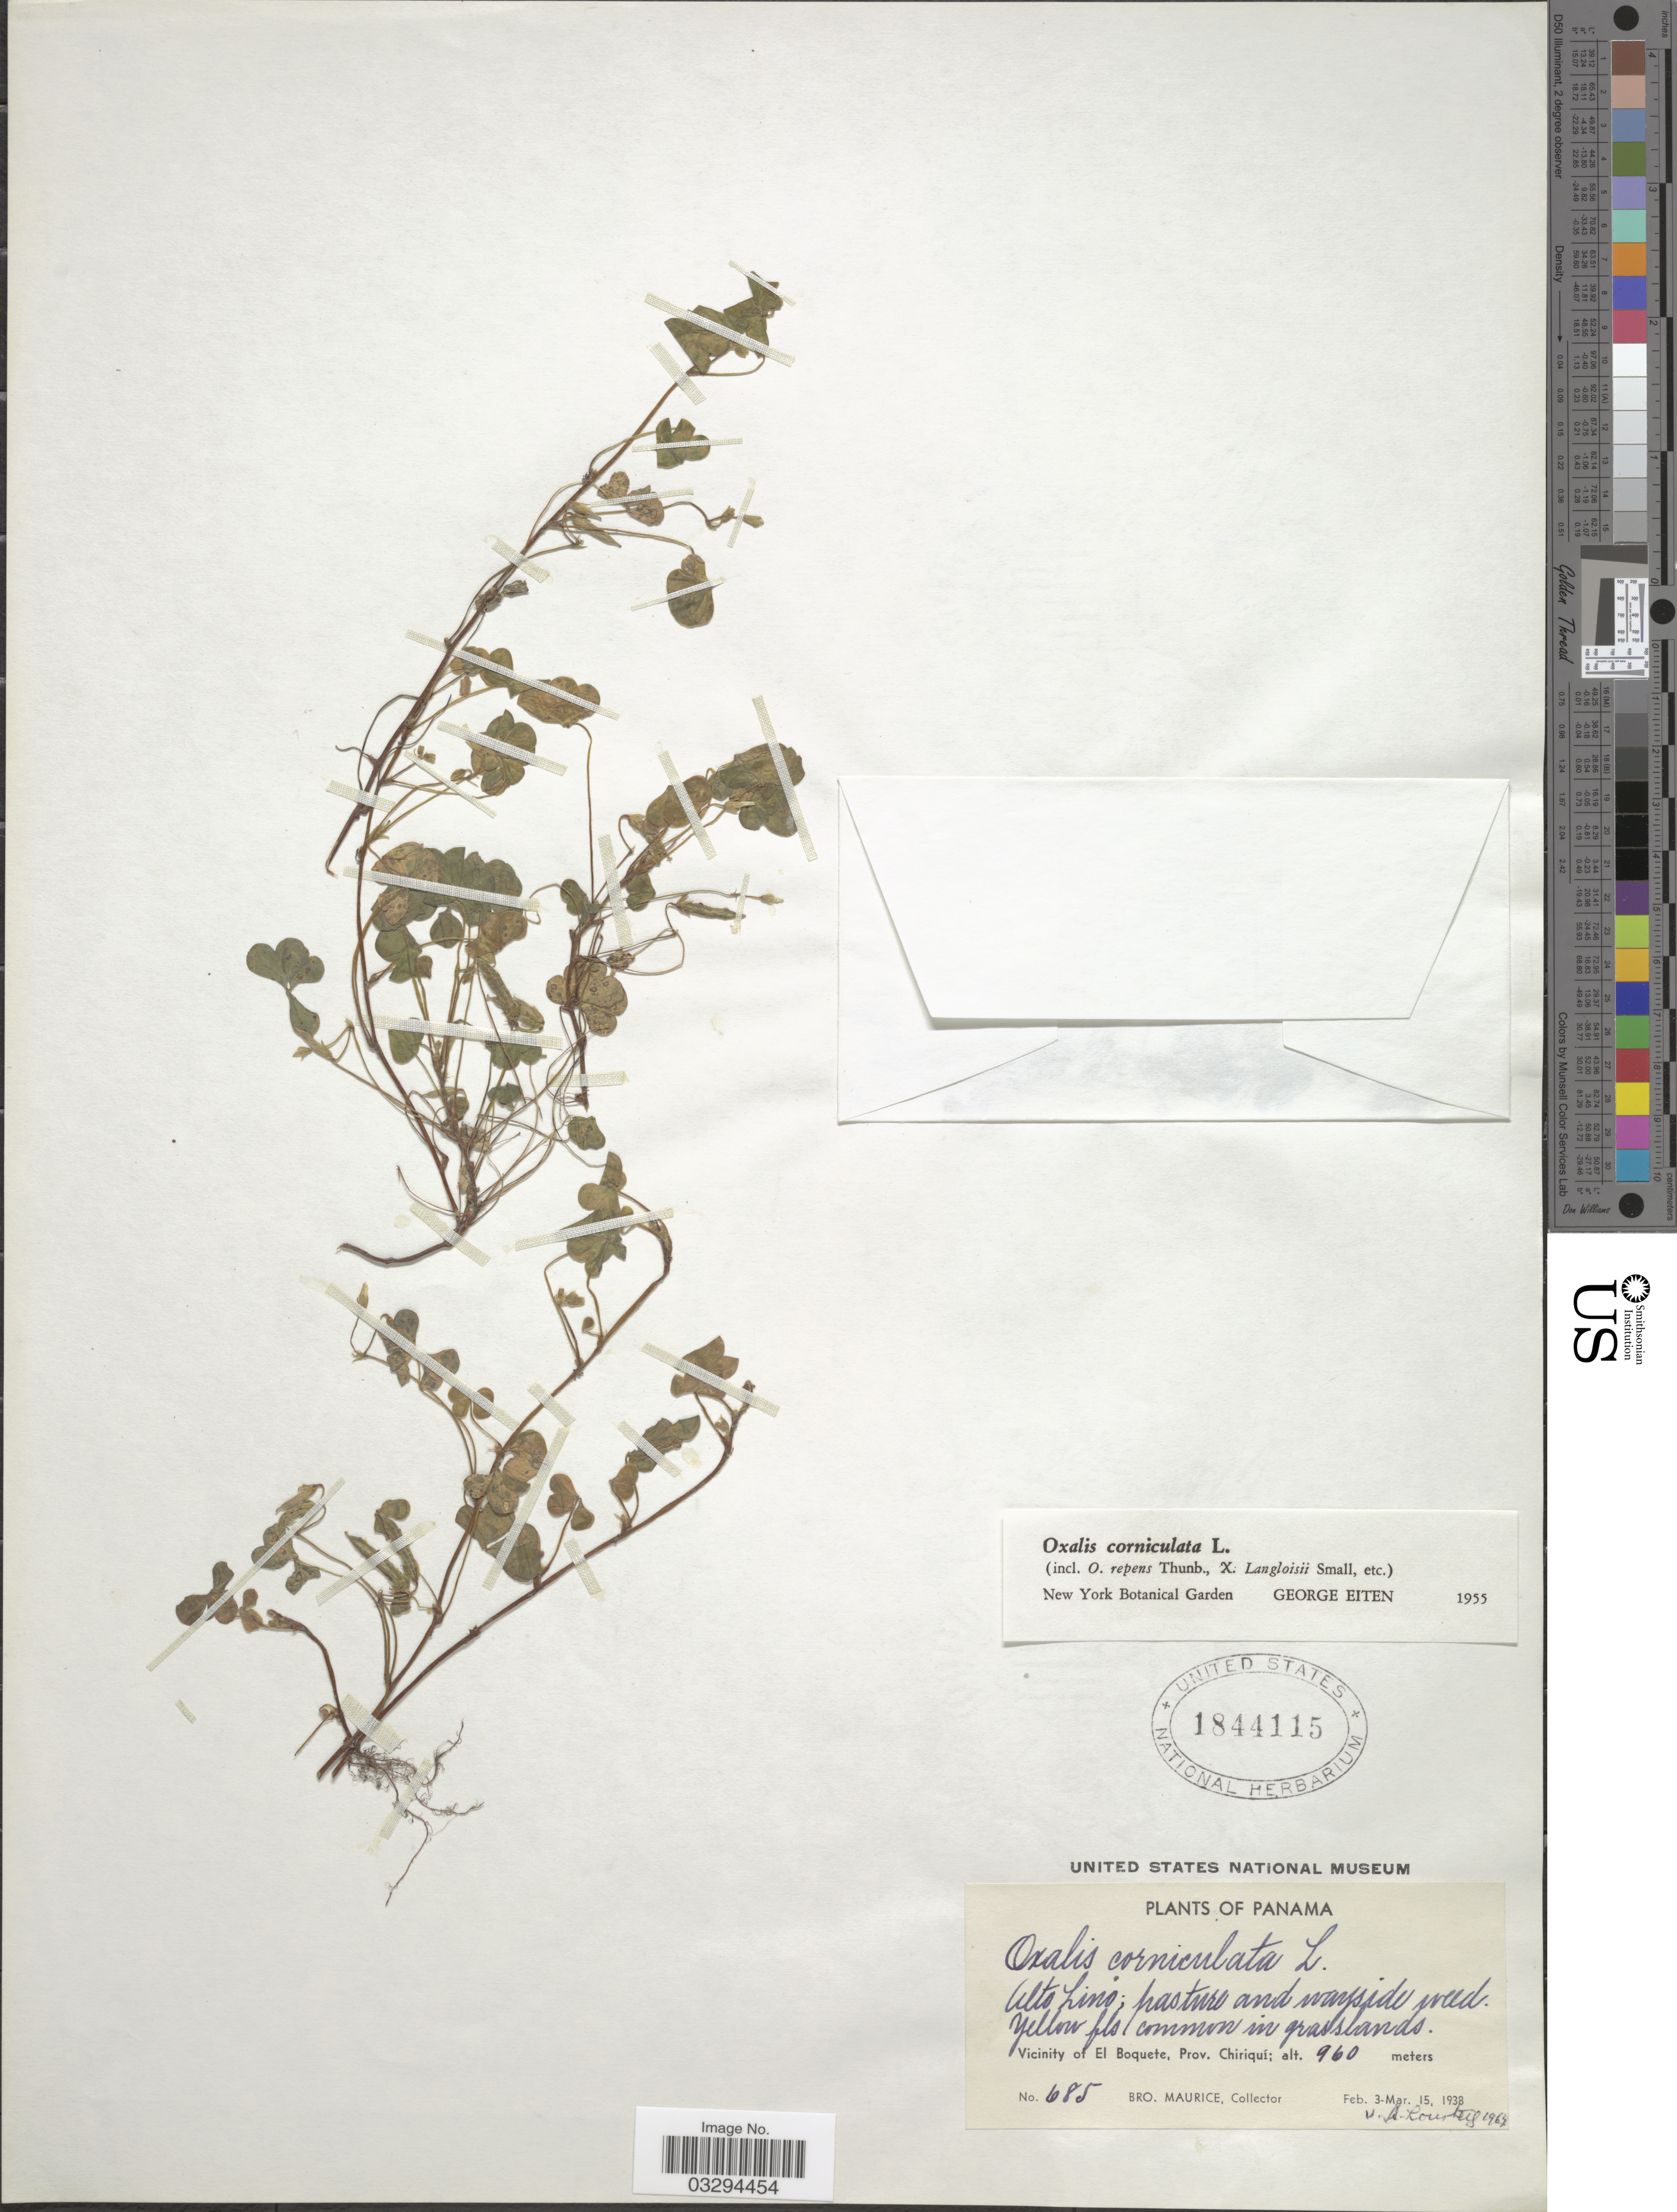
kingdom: Plantae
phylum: Tracheophyta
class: Magnoliopsida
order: Oxalidales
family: Oxalidaceae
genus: Oxalis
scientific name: Oxalis corniculata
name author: L.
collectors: B. Maurice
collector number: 685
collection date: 1938-02-03/1938-03-15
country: Panama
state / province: Chiriqui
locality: Alto Lino, Vicinity of El Boquete.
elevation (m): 960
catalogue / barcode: US 1844115